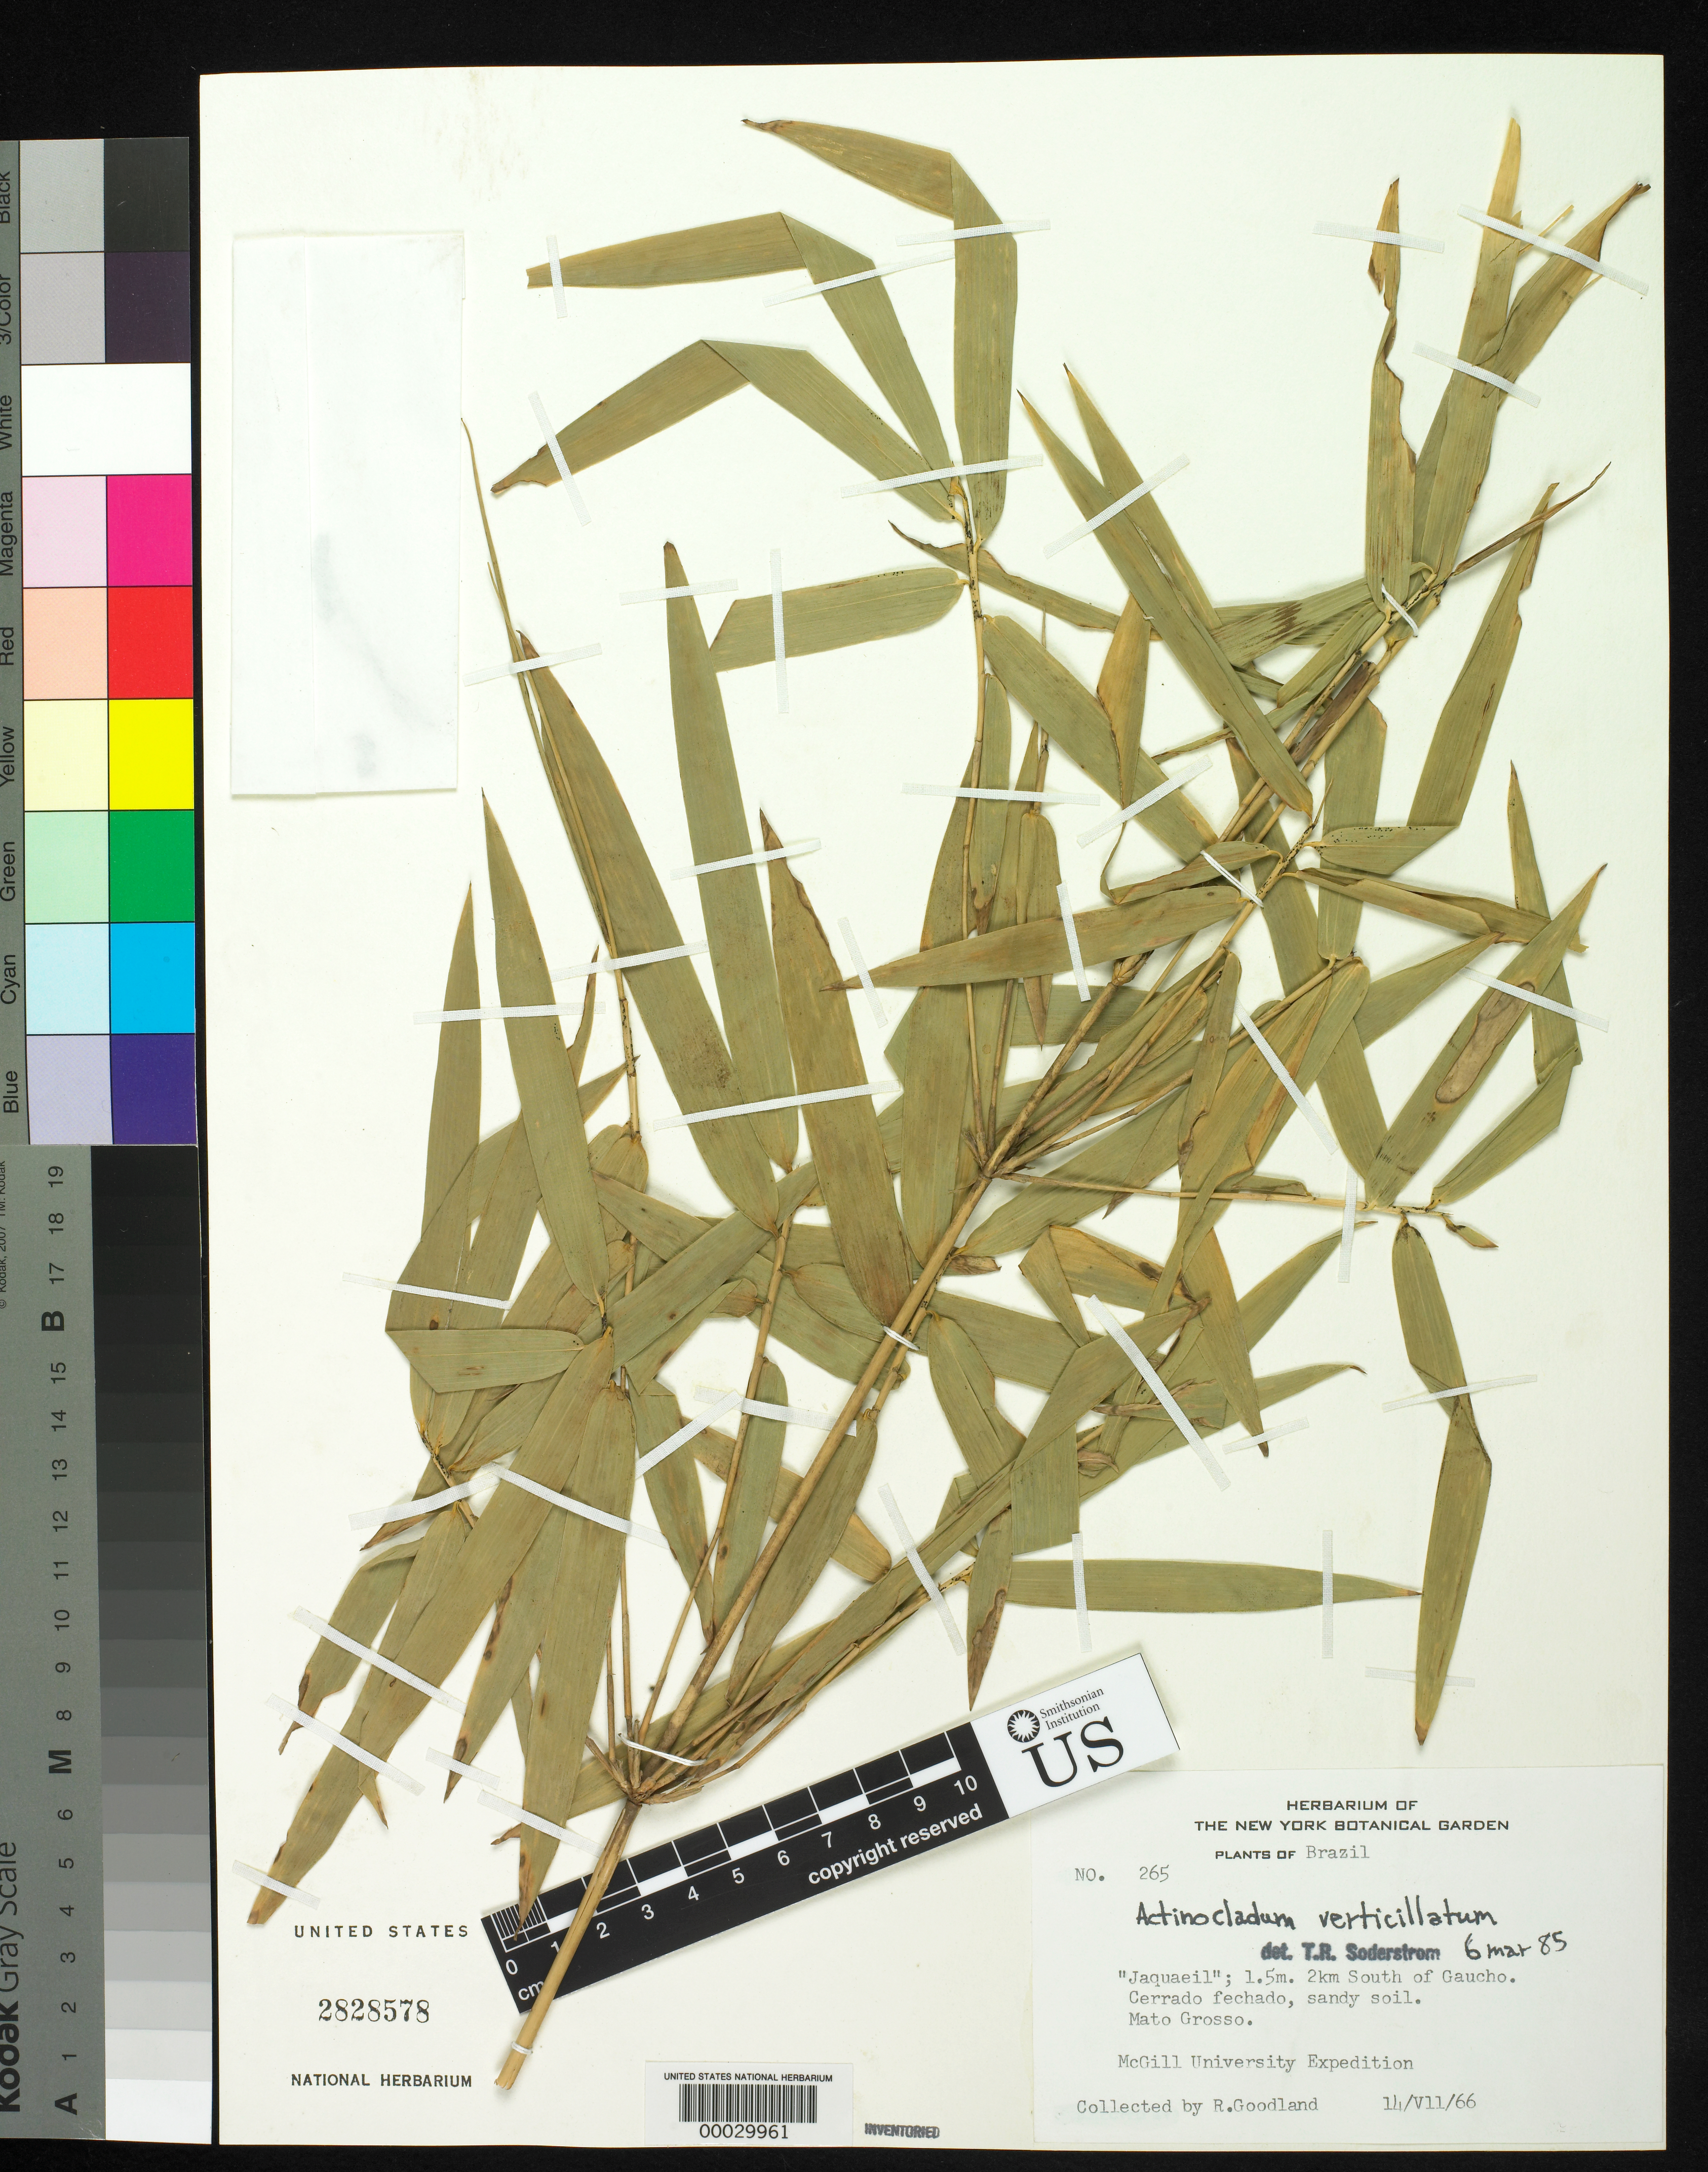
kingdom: Plantae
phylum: Tracheophyta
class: Liliopsida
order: Poales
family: Poaceae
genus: Actinocladum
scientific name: Actinocladum verticillatum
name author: (Nees) McClure ex Soderstr.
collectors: R. Goodland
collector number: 265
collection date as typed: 14 Jul 1966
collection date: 1966-07-14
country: Brazil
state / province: Mato Grosso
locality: Gaucho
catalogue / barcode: US 2828578